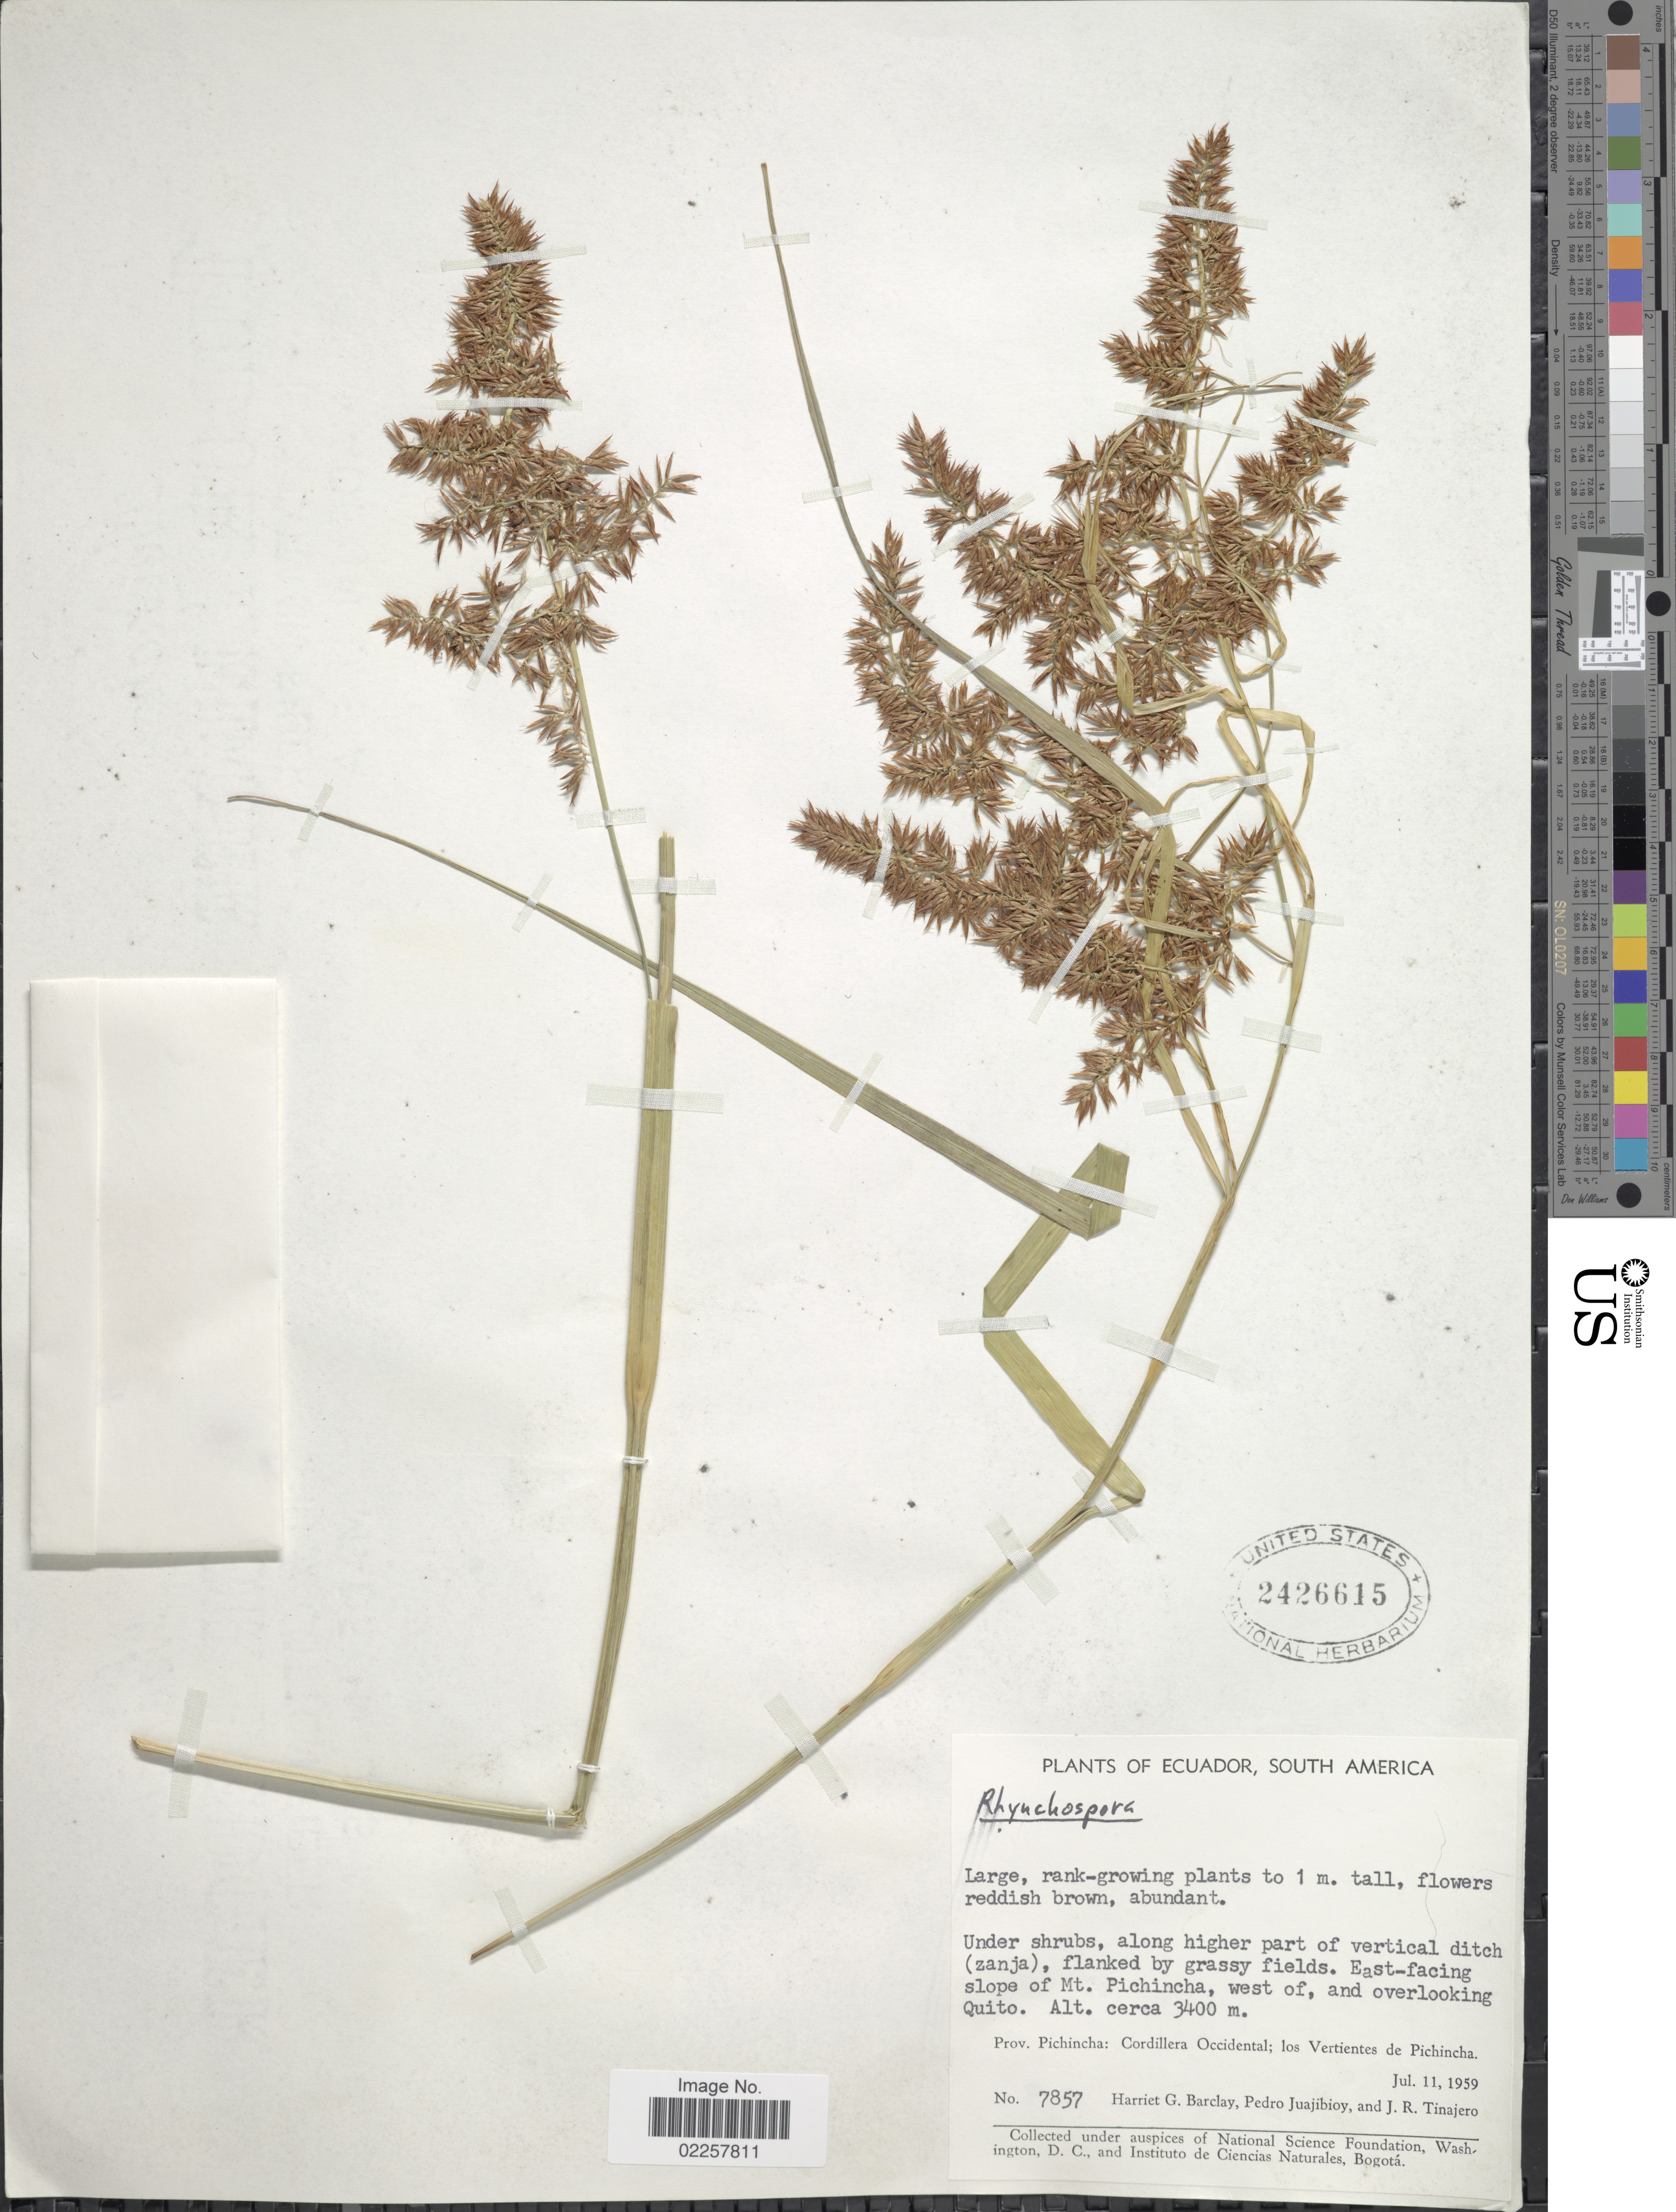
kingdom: Plantae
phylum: Tracheophyta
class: Liliopsida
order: Poales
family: Cyperaceae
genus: Rhynchospora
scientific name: Rhynchospora sp.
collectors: H. G. Barclay, P. Juajibioy & J. Tinajero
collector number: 7857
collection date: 1959-07-11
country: Ecuador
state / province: Pichincha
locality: East-facing slope of Mt. Pichincha, west of, and overlooking Quito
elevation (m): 3400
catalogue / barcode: US 2426615